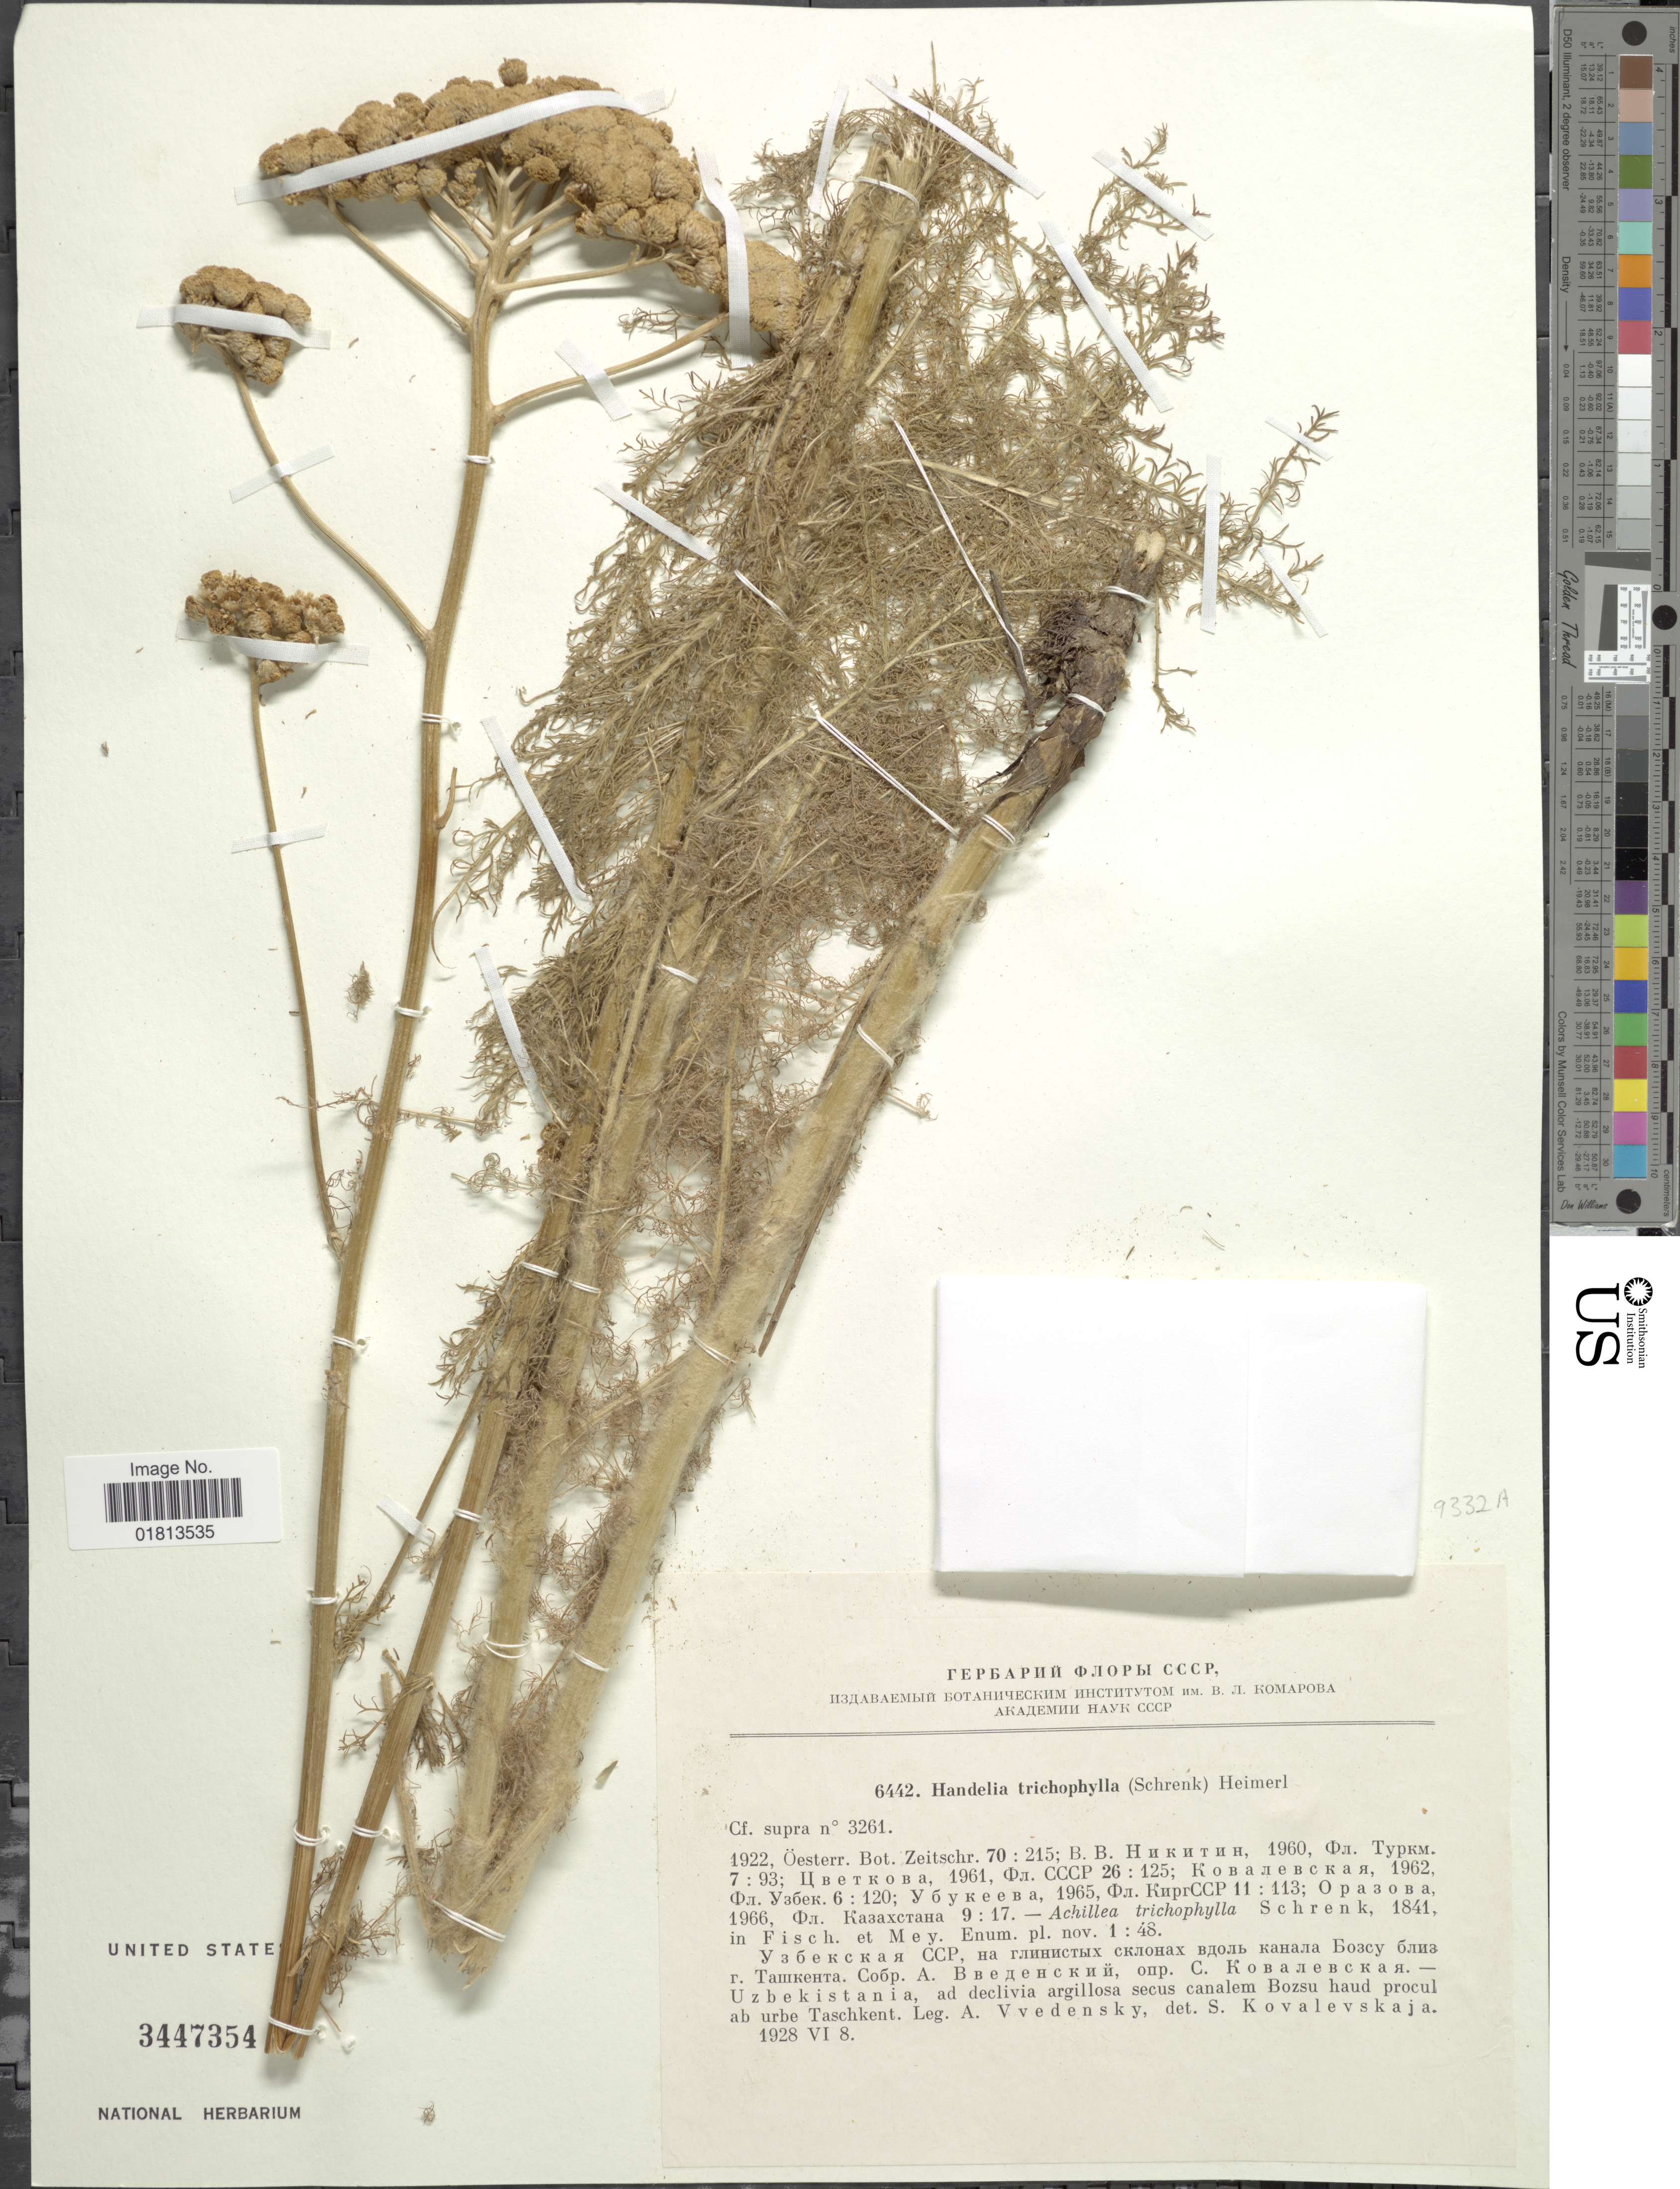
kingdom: Plantae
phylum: Tracheophyta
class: Magnoliopsida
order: Asterales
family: Asteraceae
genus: Handelia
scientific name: Handelia trichophylla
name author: (Schrenk) Heimerl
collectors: A. Vvedensky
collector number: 6442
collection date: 1928-06-08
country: Uzbekistan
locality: Uzbekistania, ad declivia argillosa secus canalem Bozsu haud procul ab urbe Taschkent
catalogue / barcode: US 3447354